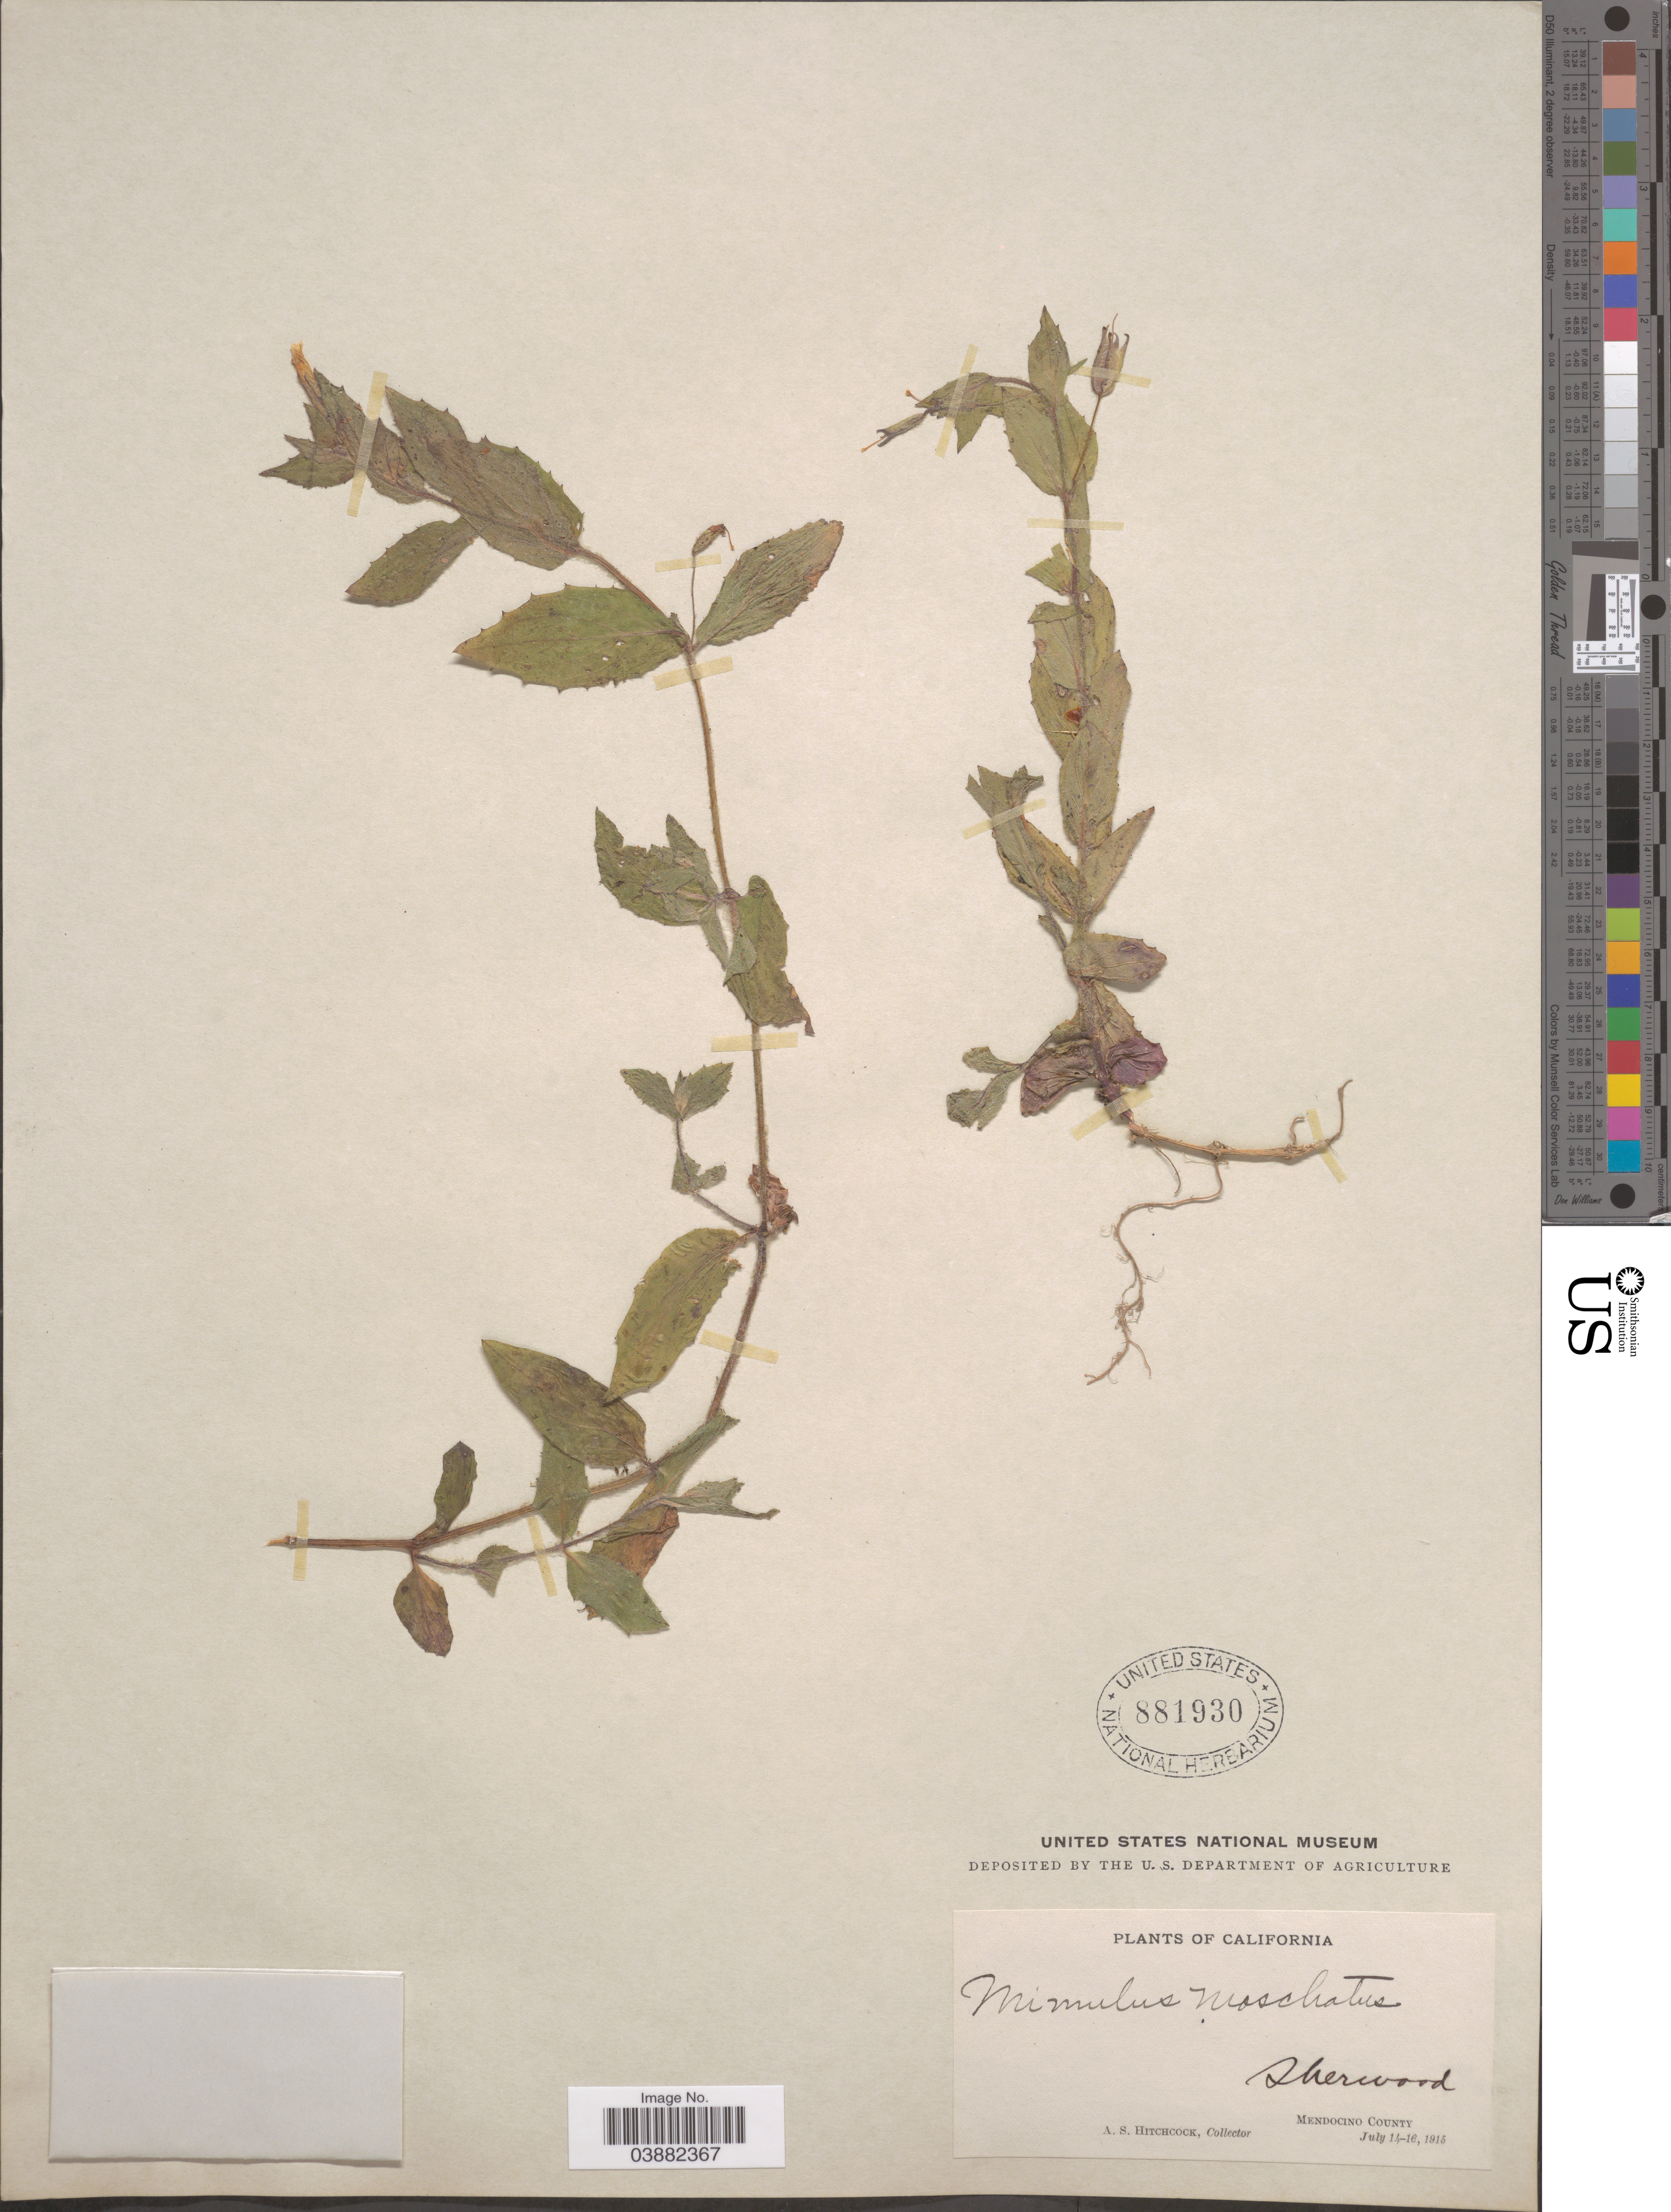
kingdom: Plantae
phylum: Tracheophyta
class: Magnoliopsida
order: Lamiales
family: Phrymaceae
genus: Mimulus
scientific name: Mimulus moschatus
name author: Douglas ex Lindl.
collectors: A. S. Hitchcock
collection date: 1915-07-14/1915-07-16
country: United States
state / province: California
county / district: Mendocino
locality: Sherwood. Mendocino County.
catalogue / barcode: US 881930